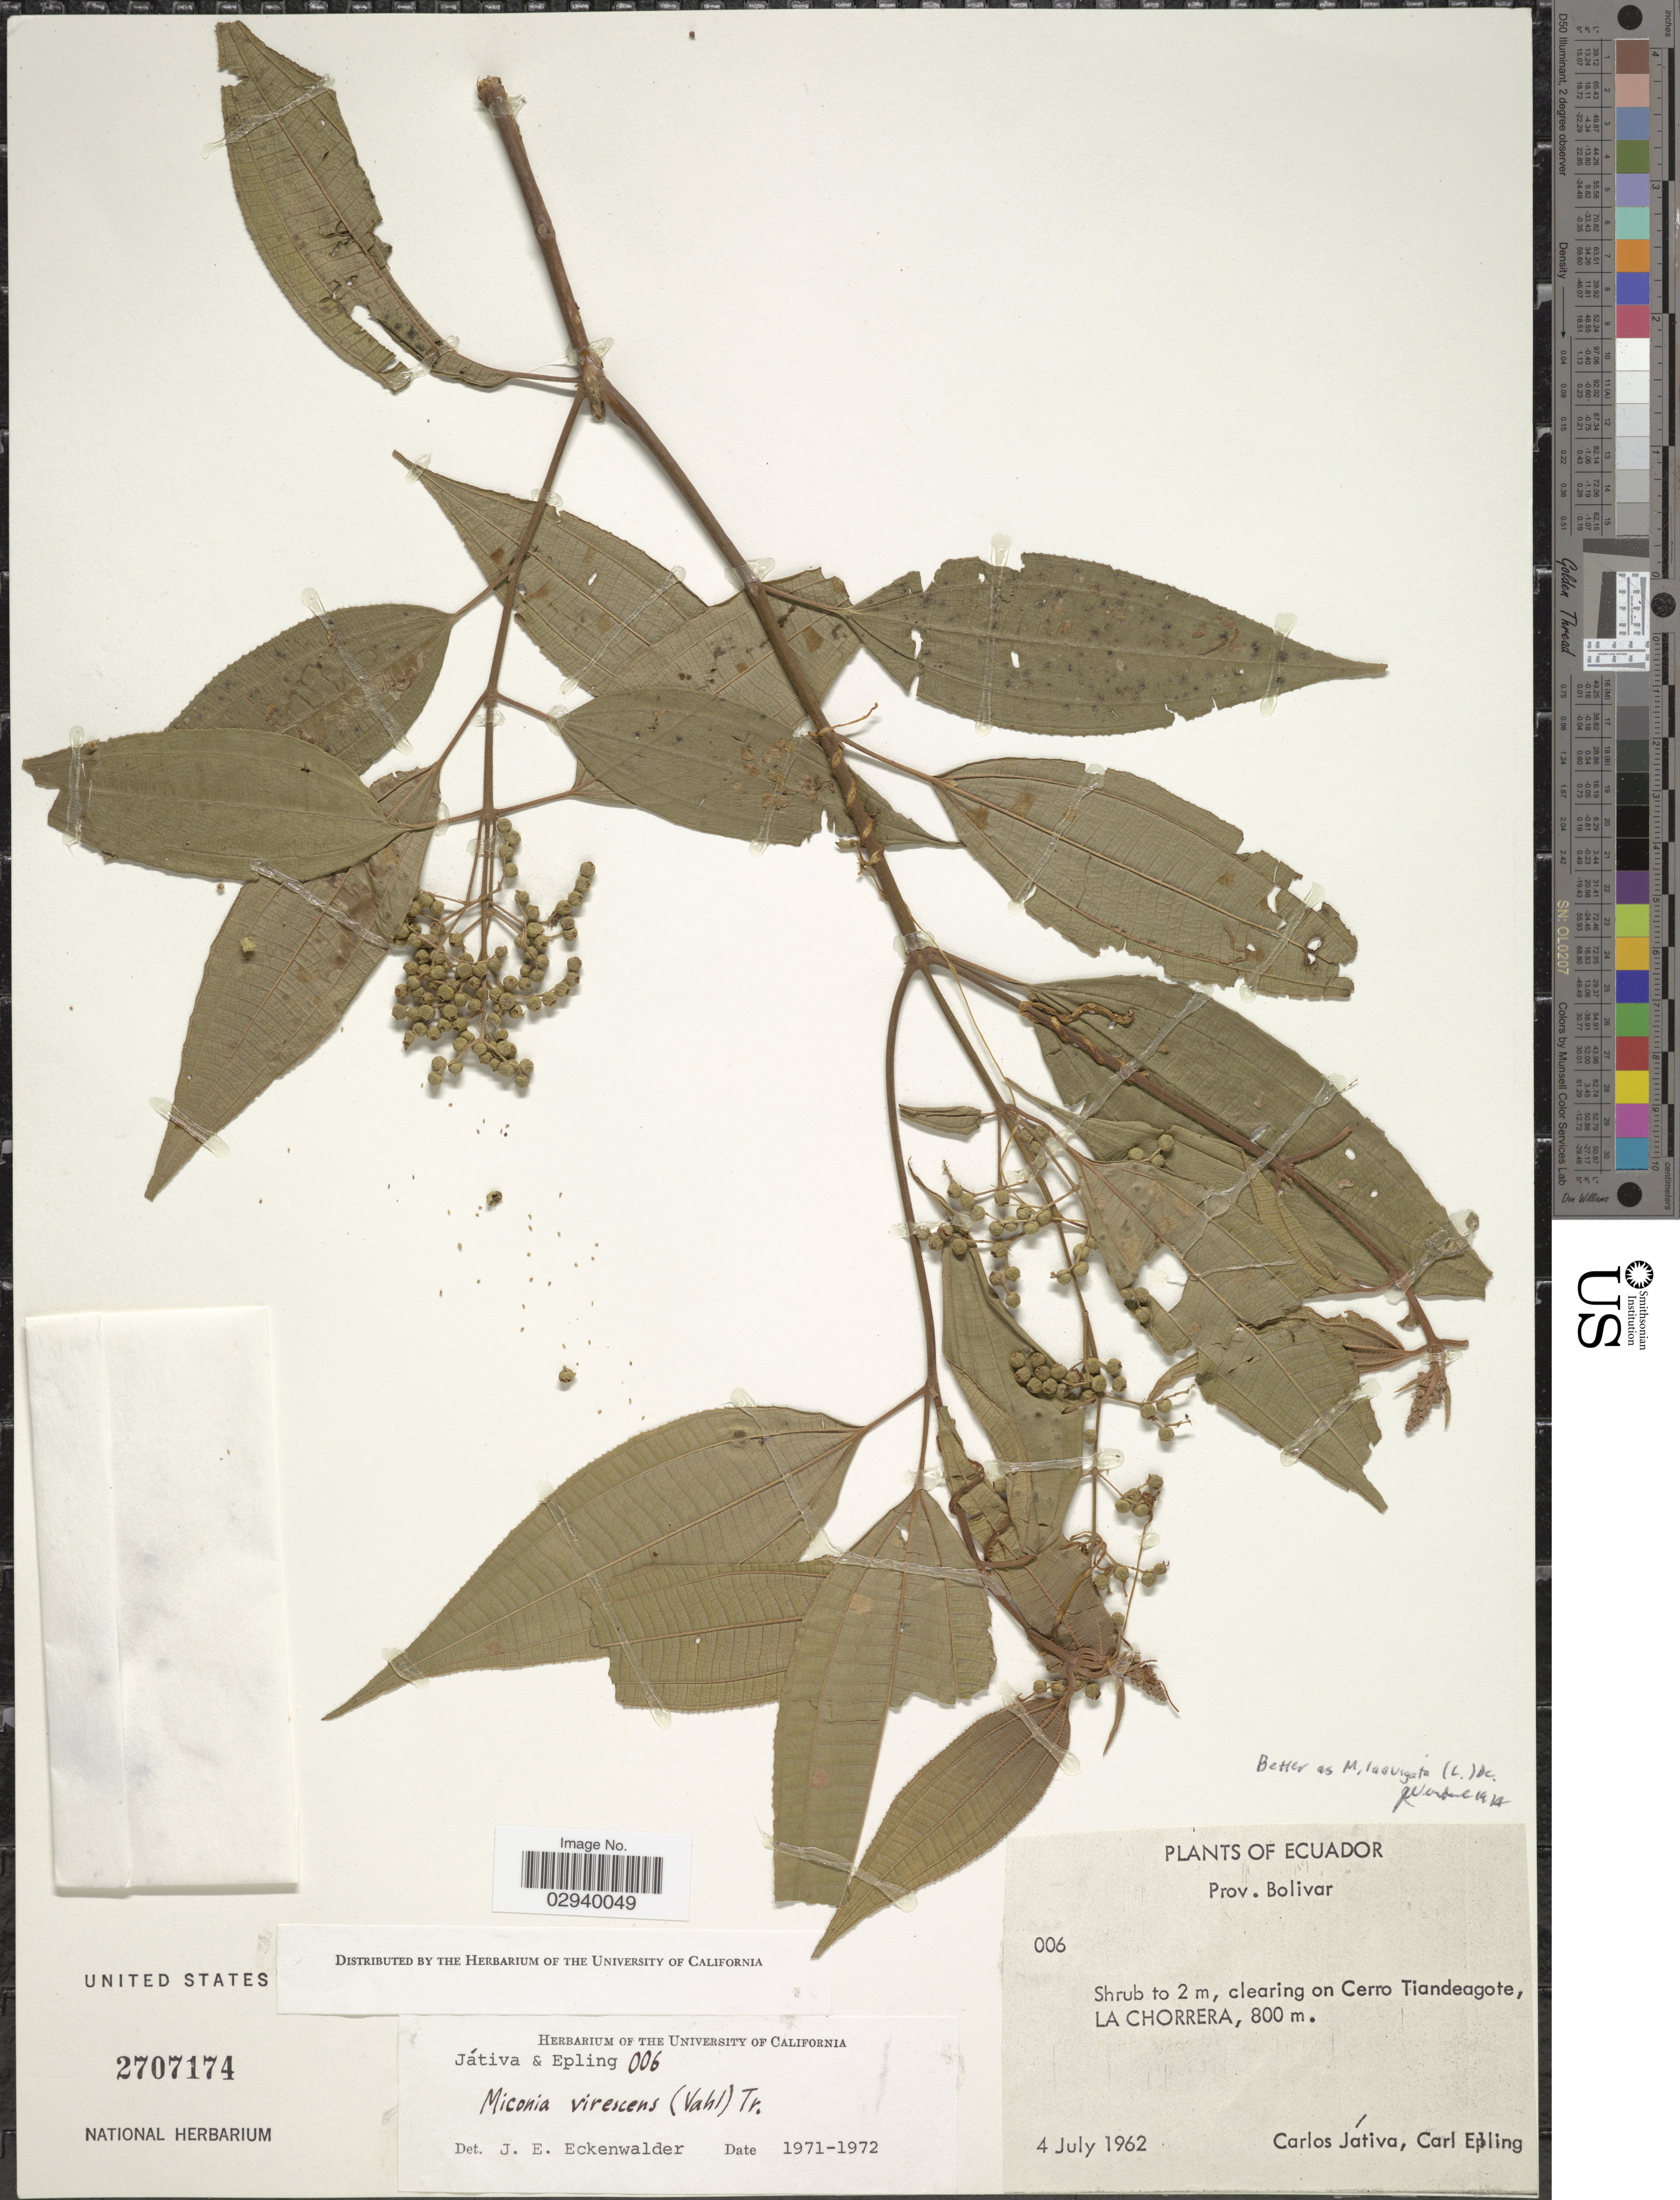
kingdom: Plantae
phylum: Tracheophyta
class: Magnoliopsida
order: Myrtales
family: Melastomataceae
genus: Miconia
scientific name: Miconia laevigata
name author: (L.) D. Don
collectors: C. D. Játiva & C. C. Epling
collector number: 006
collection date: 1962-07-04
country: Colombia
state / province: Bolívar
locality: Clearing on Cerro Tiandeagote, La Chorrera.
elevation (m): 800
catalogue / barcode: US 2707174